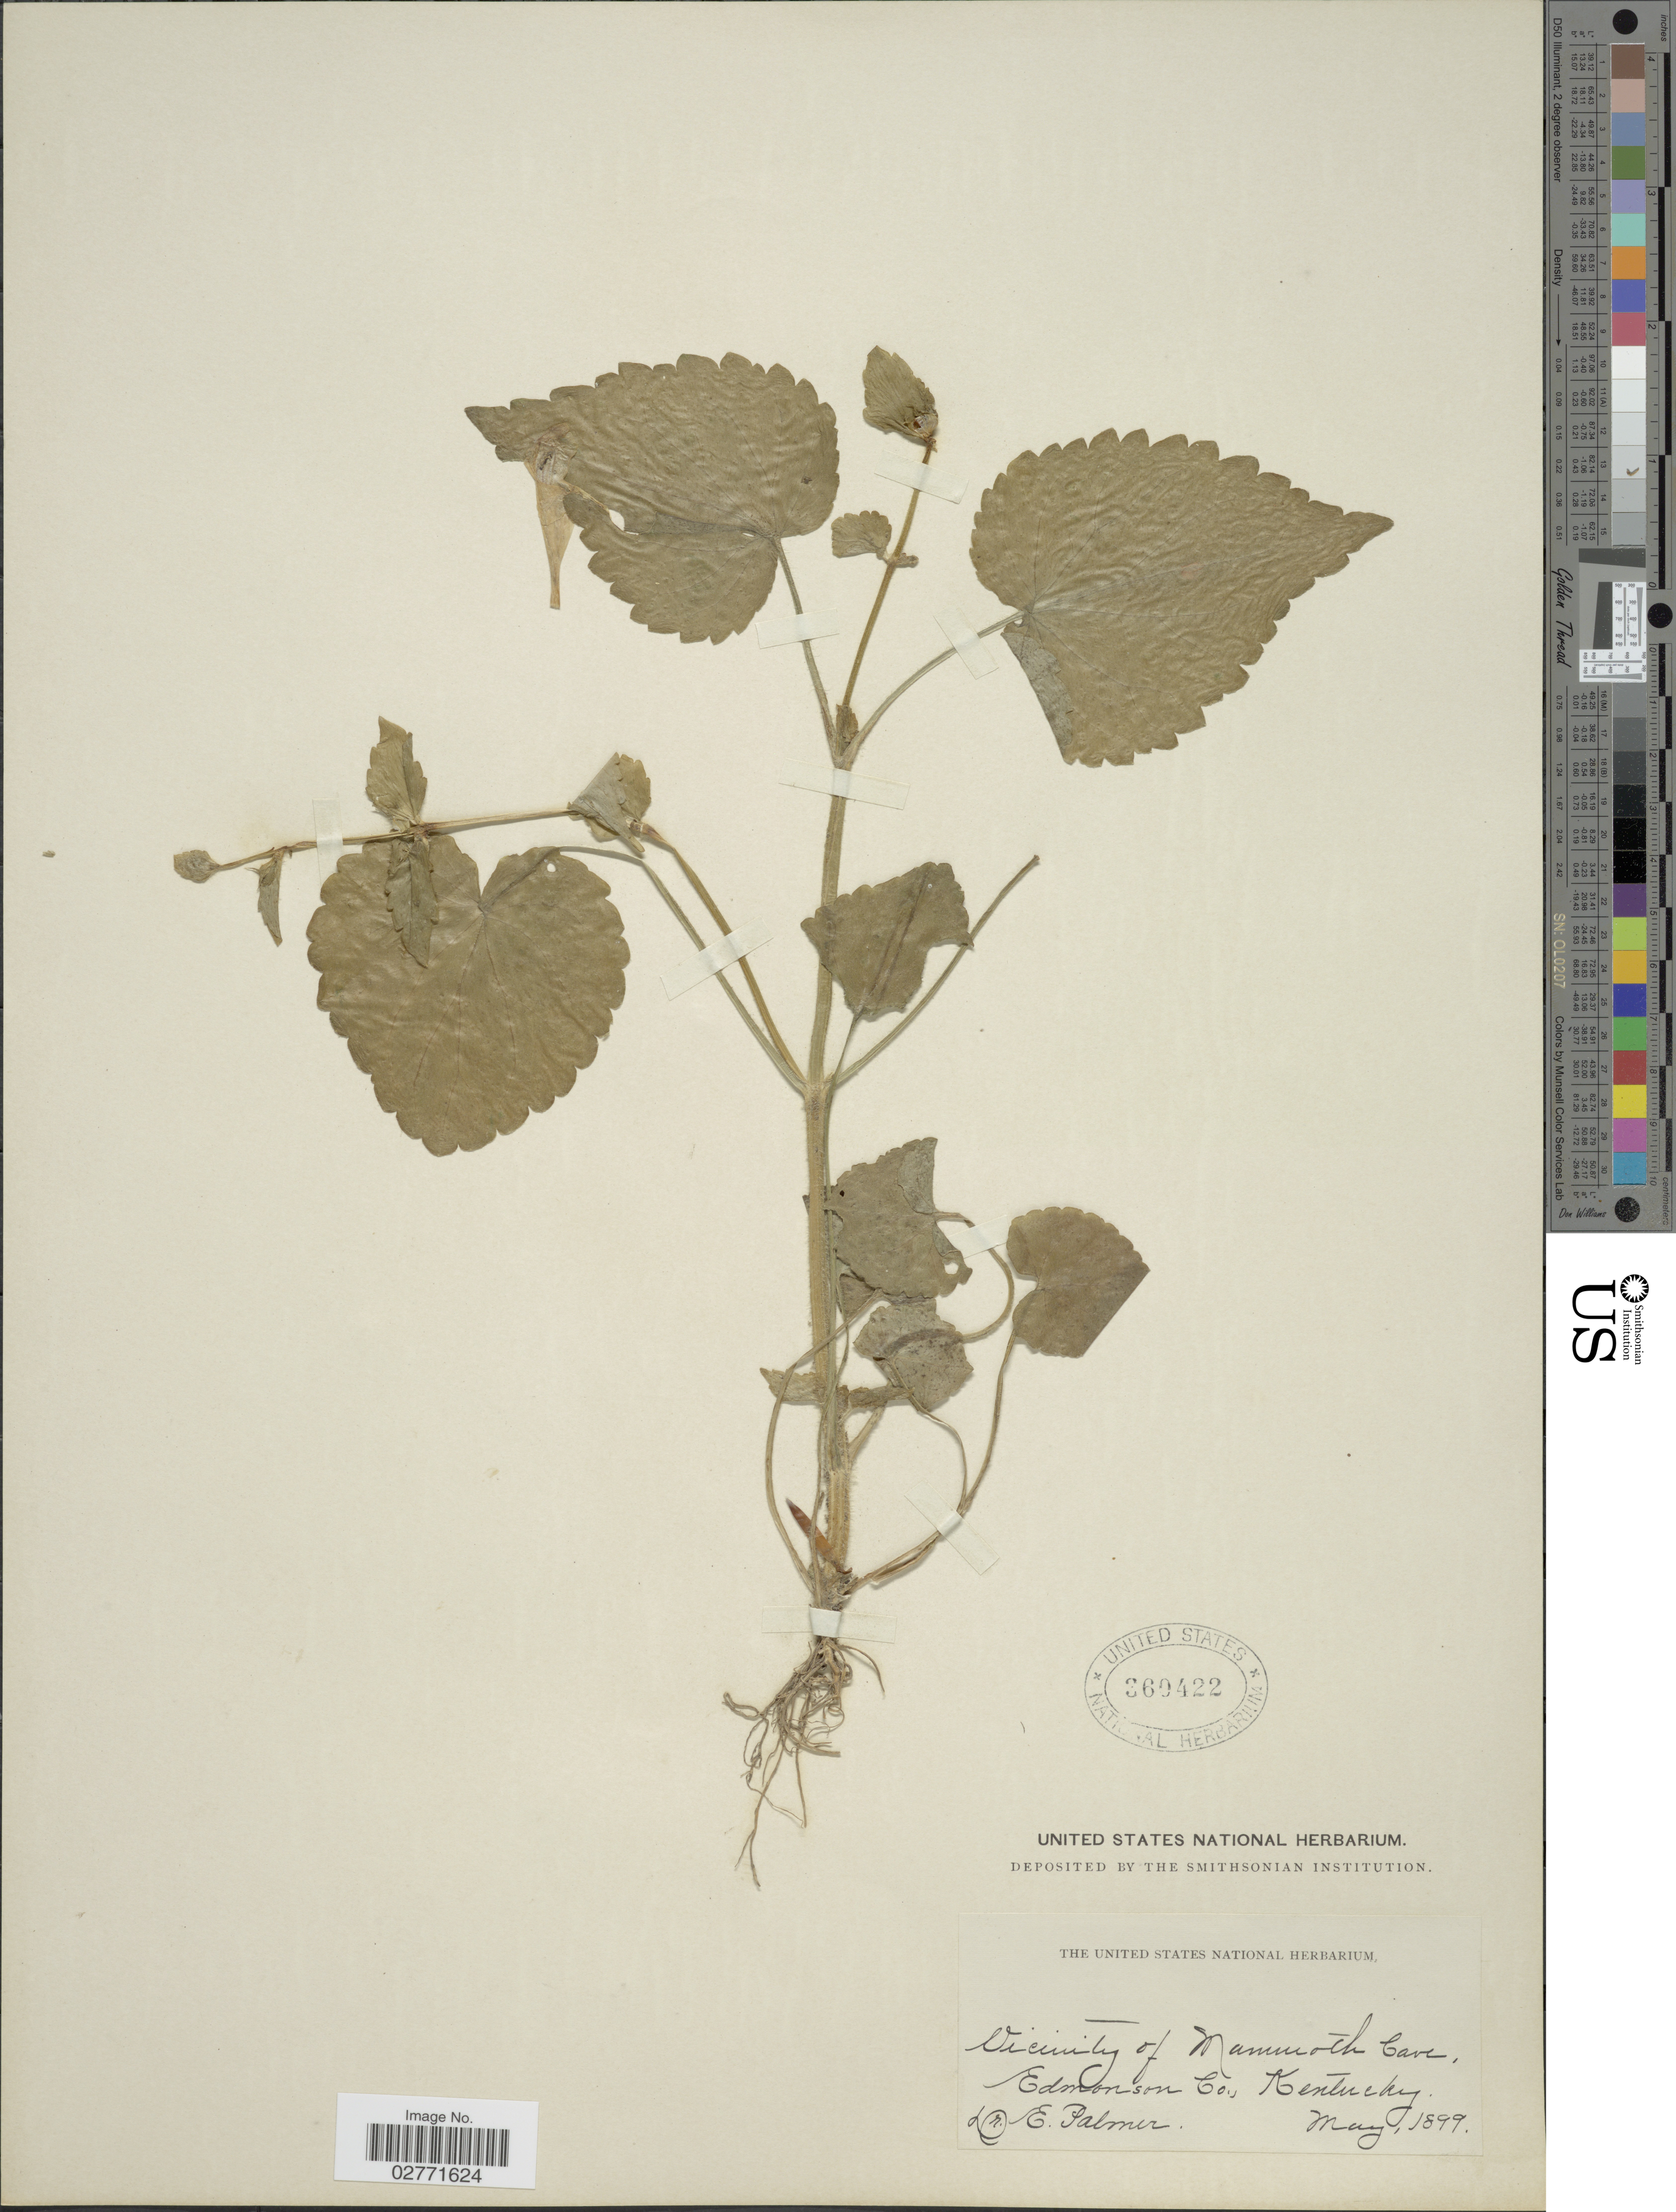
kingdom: Plantae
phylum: Tracheophyta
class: Magnoliopsida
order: Lamiales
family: Lamiaceae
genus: Meehania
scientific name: Meehania cordata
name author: (Nutt.) Britton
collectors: E. Palmer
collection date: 1899-05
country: United States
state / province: Kentucky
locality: Vicinity of Mammoth Cave, Edmonson Co.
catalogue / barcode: US 360422